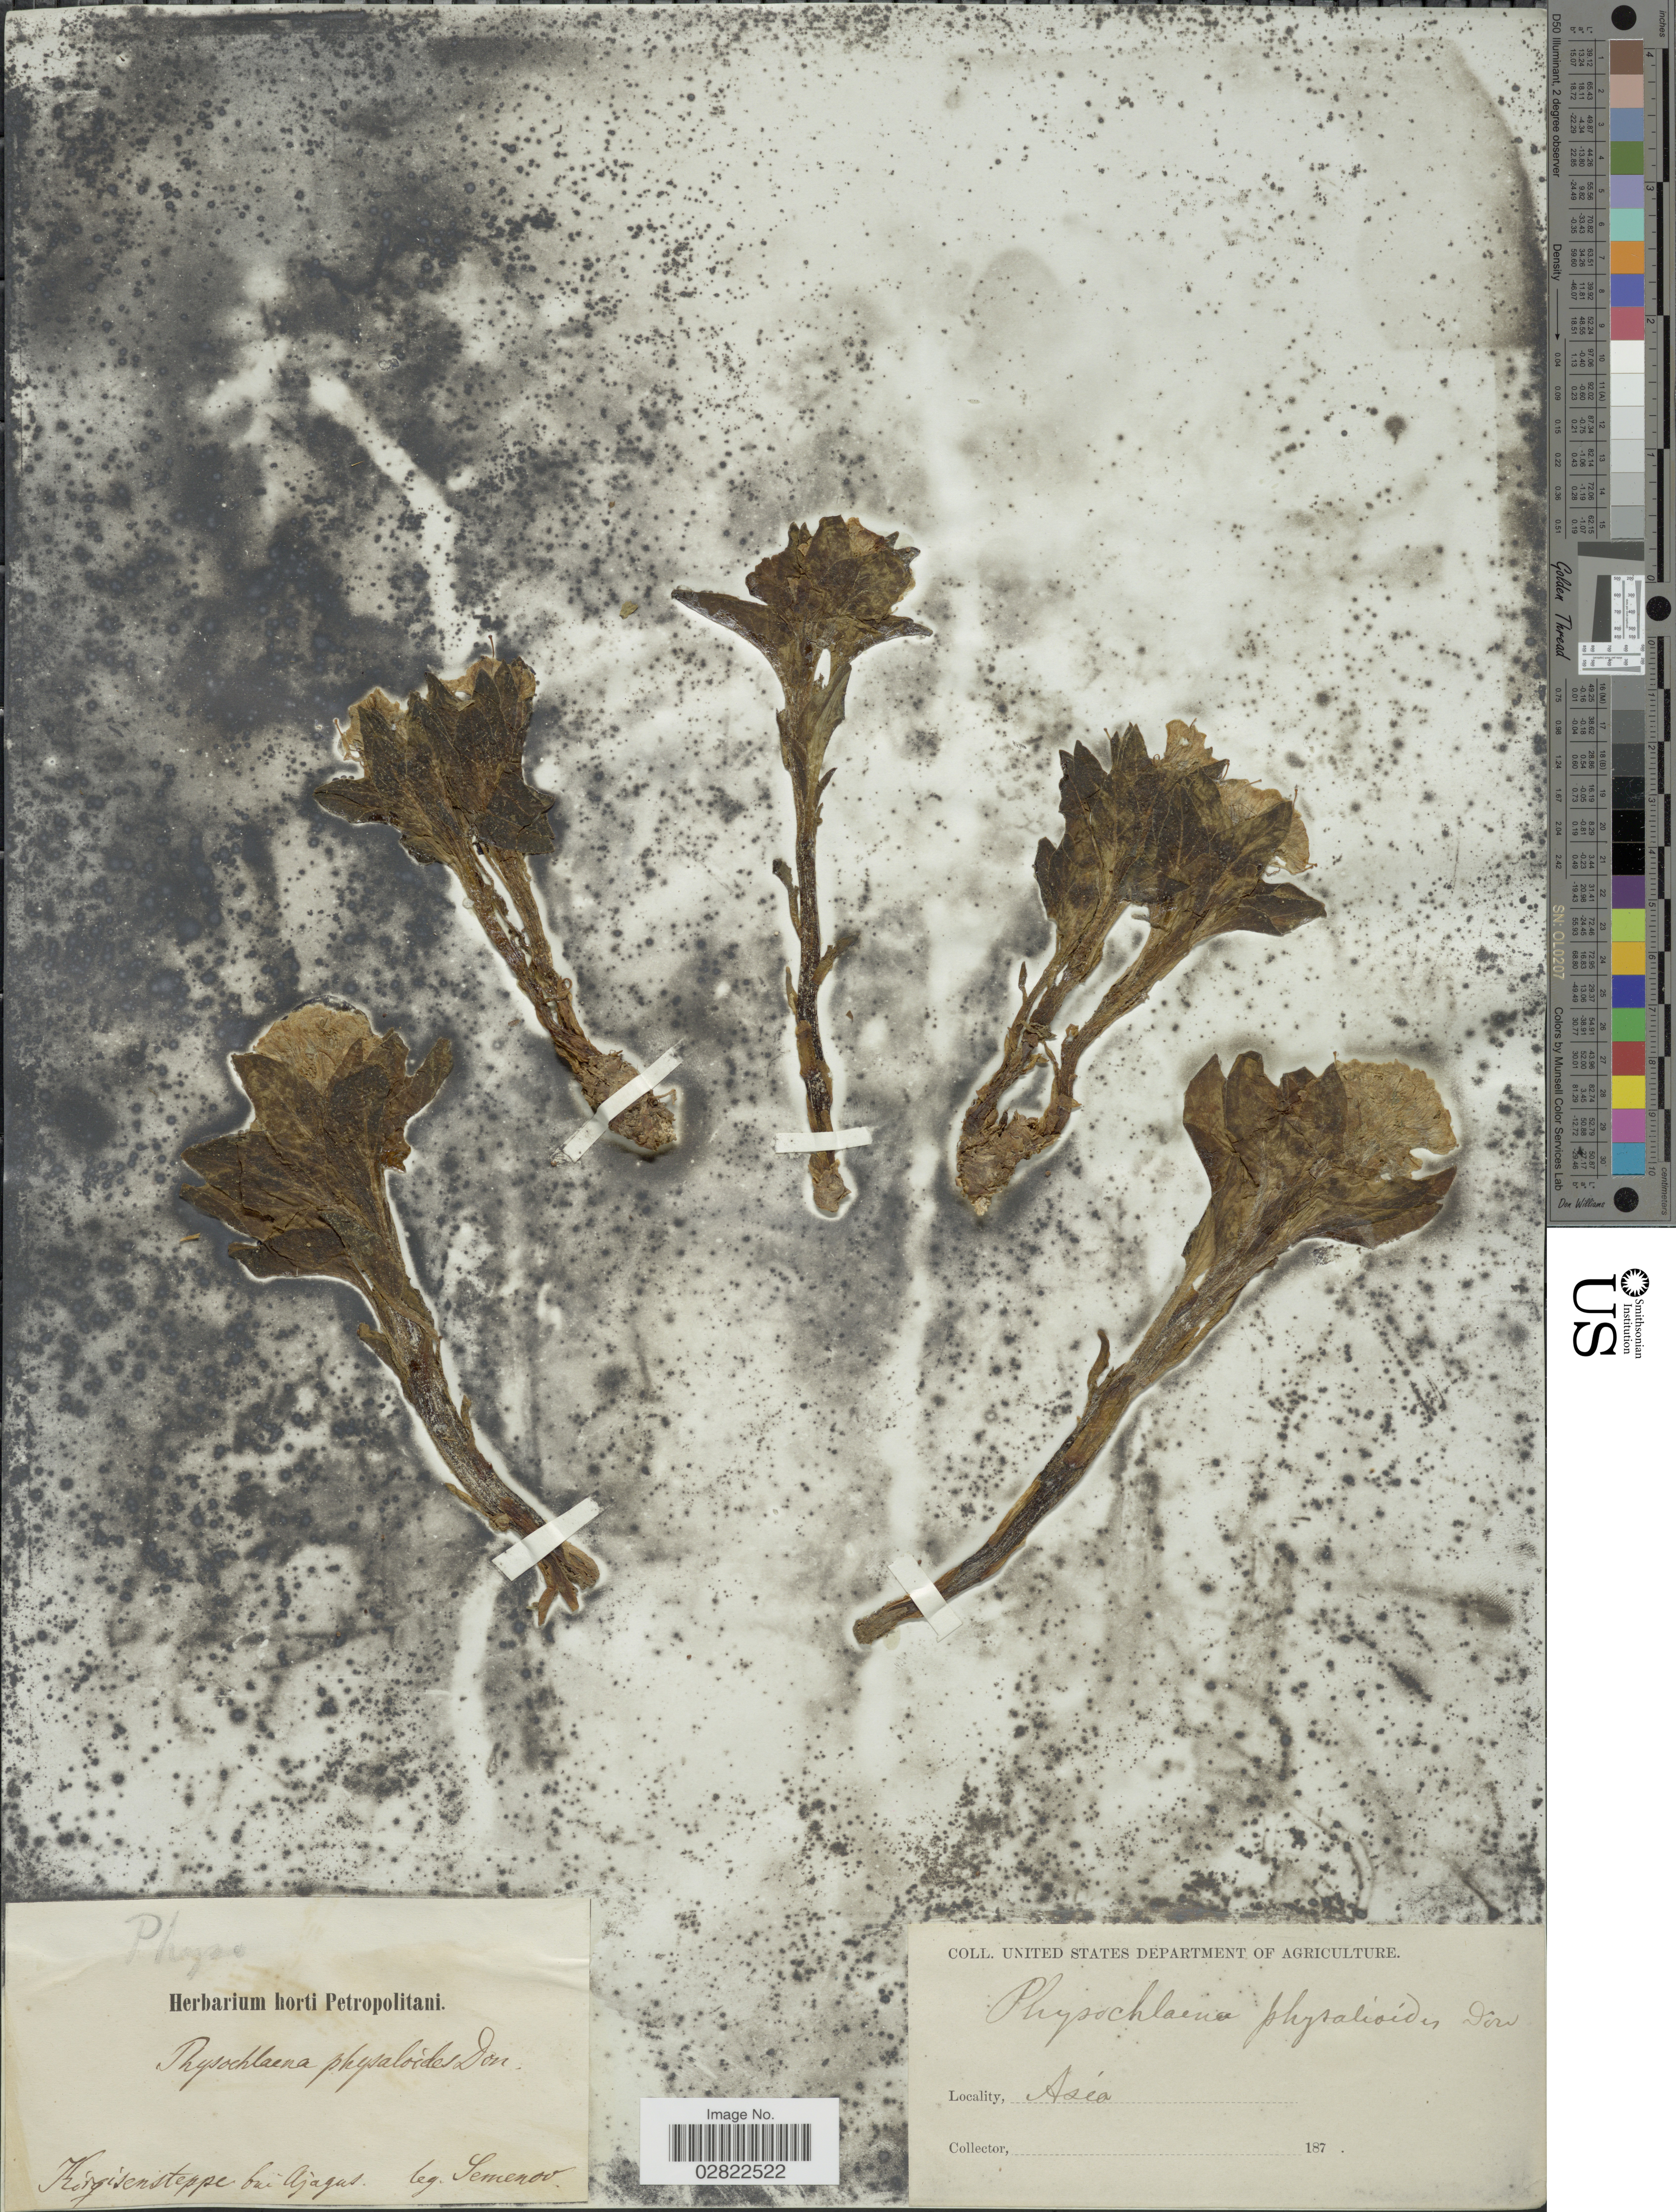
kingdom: Plantae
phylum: Tracheophyta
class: Magnoliopsida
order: Solanales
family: Solanaceae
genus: Physochlaina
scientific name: Physochlaina physaloides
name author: (L.) G. Don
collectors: -- Semenov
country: Kyrgyzstan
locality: Asia, Kirgisensteppe bei Ajagus.